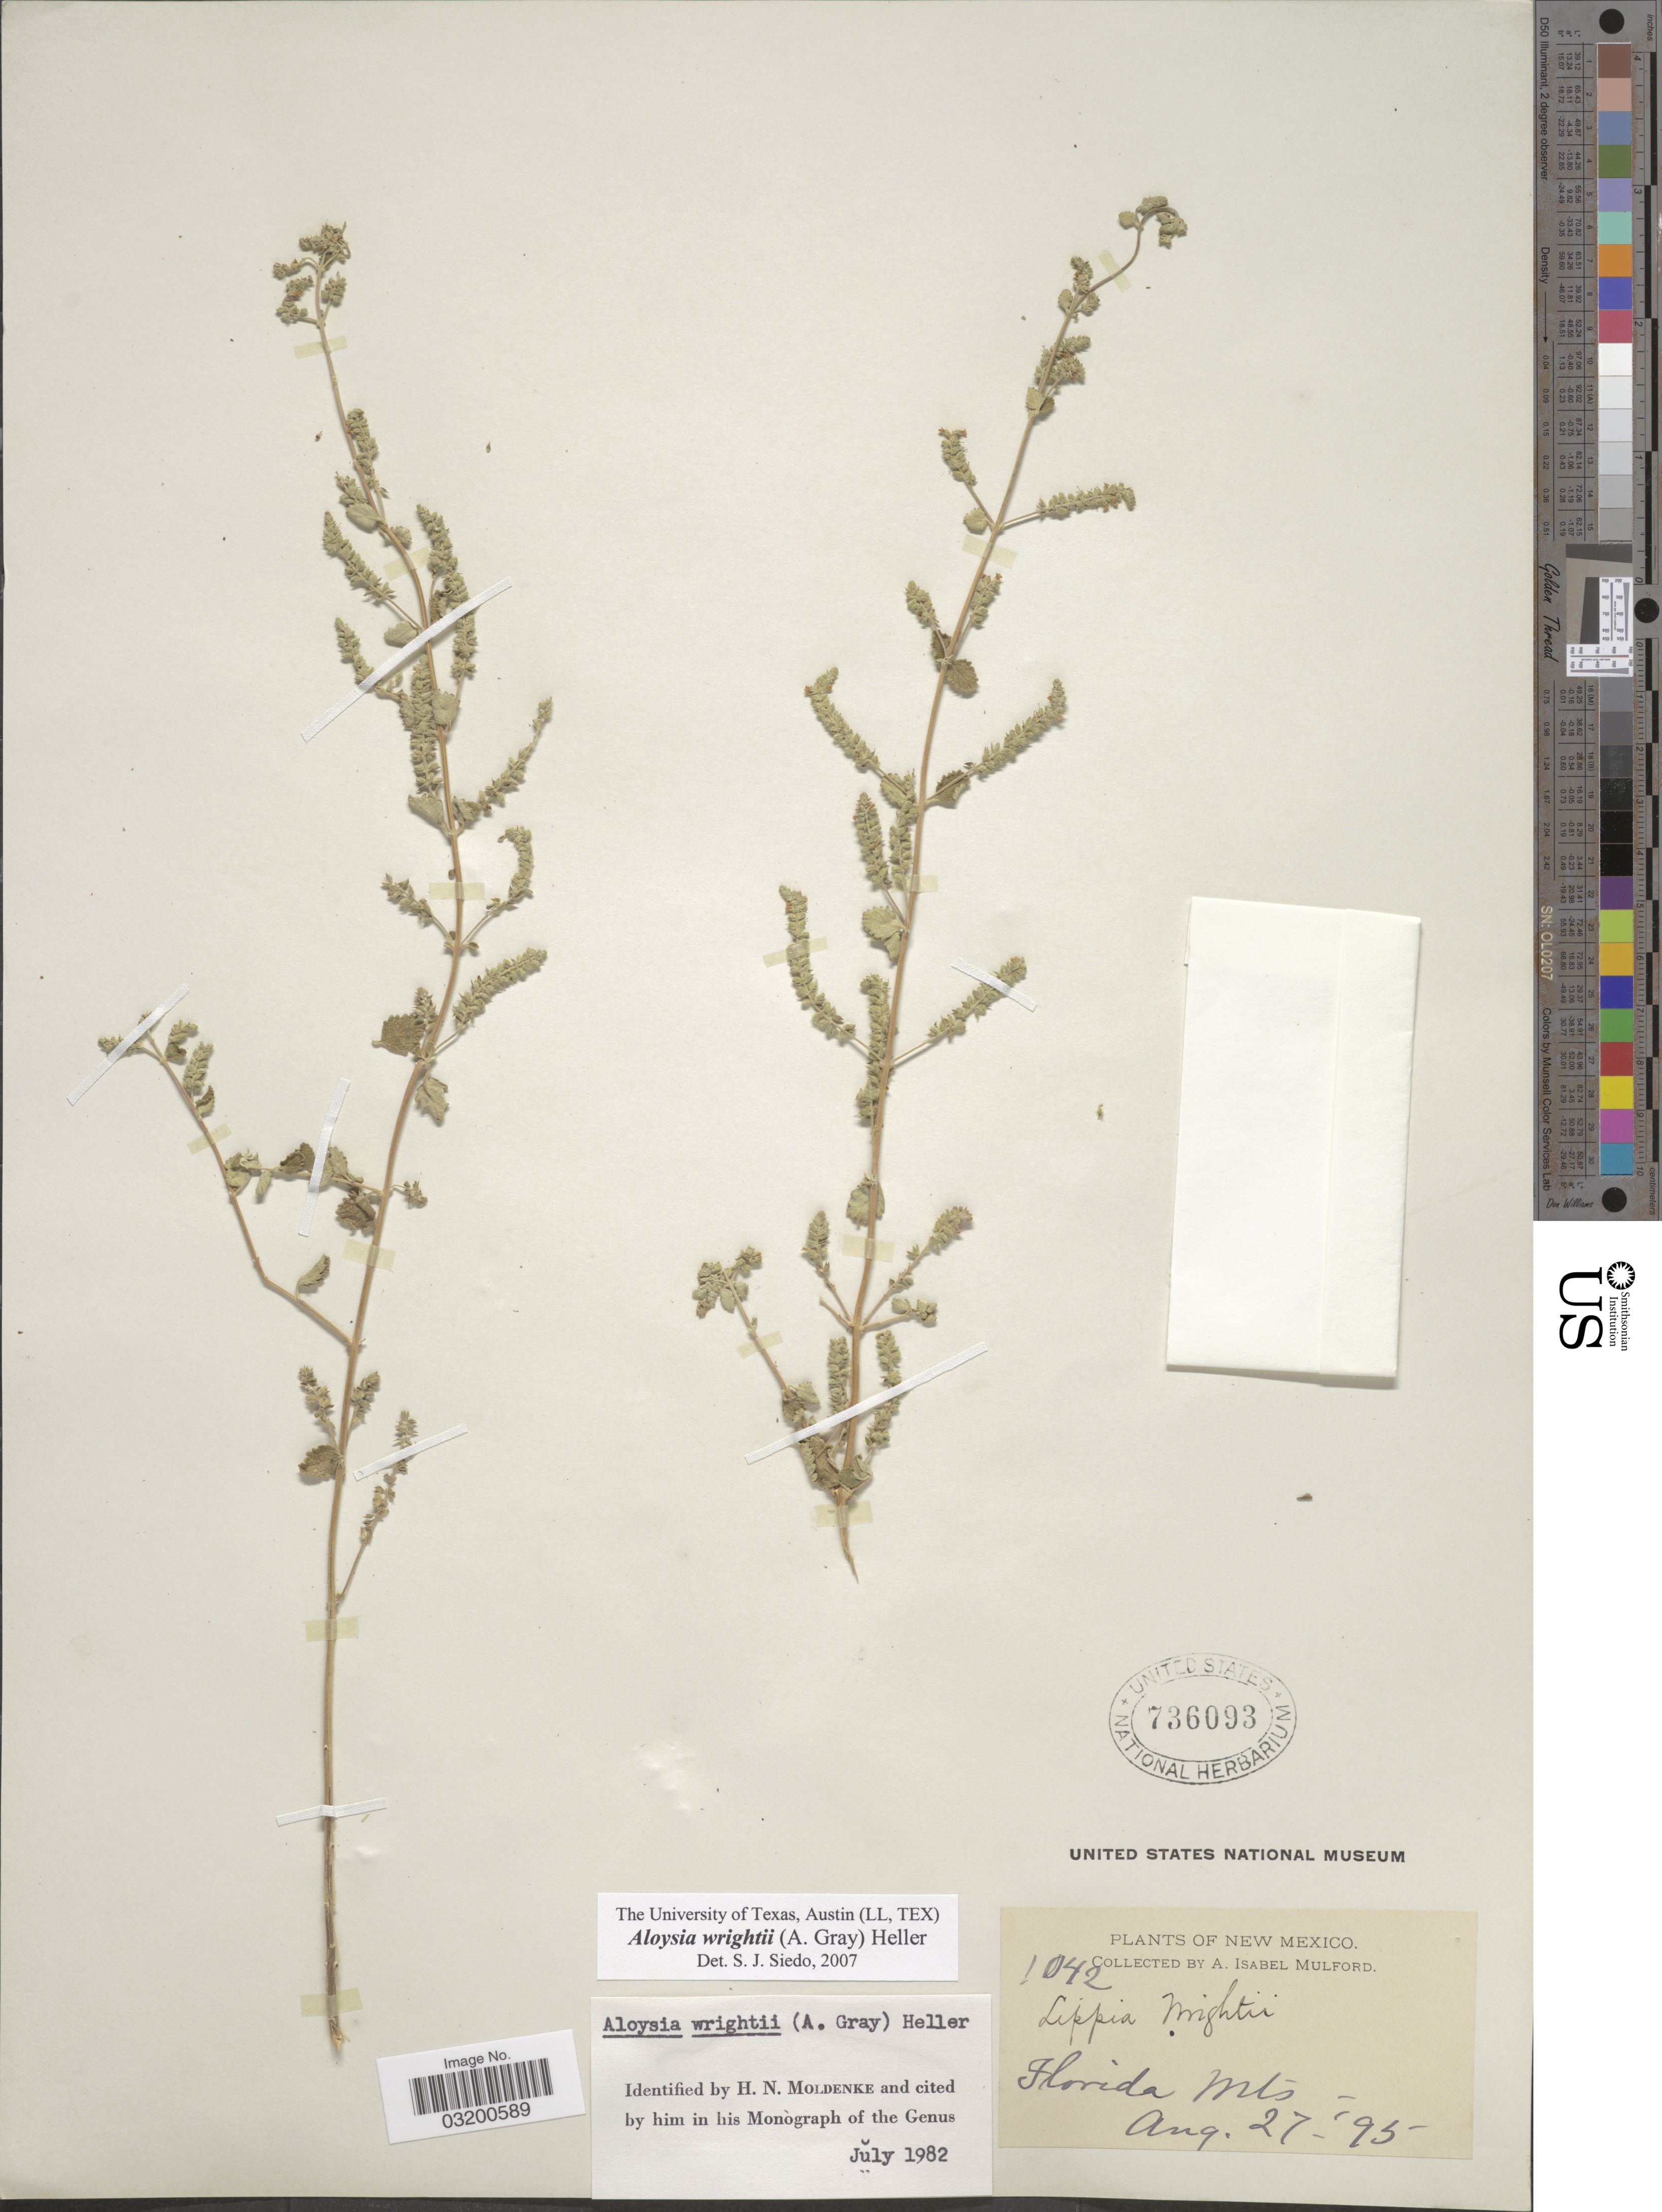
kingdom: Plantae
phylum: Tracheophyta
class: Magnoliopsida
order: Lamiales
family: Verbenaceae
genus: Aloysia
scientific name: Aloysia wrightii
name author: A. Heller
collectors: A. Mulford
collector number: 1042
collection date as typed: Transcribed d/m/y: 27/8/95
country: United States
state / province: New Mexico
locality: Florida Mts.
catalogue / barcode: US 736093